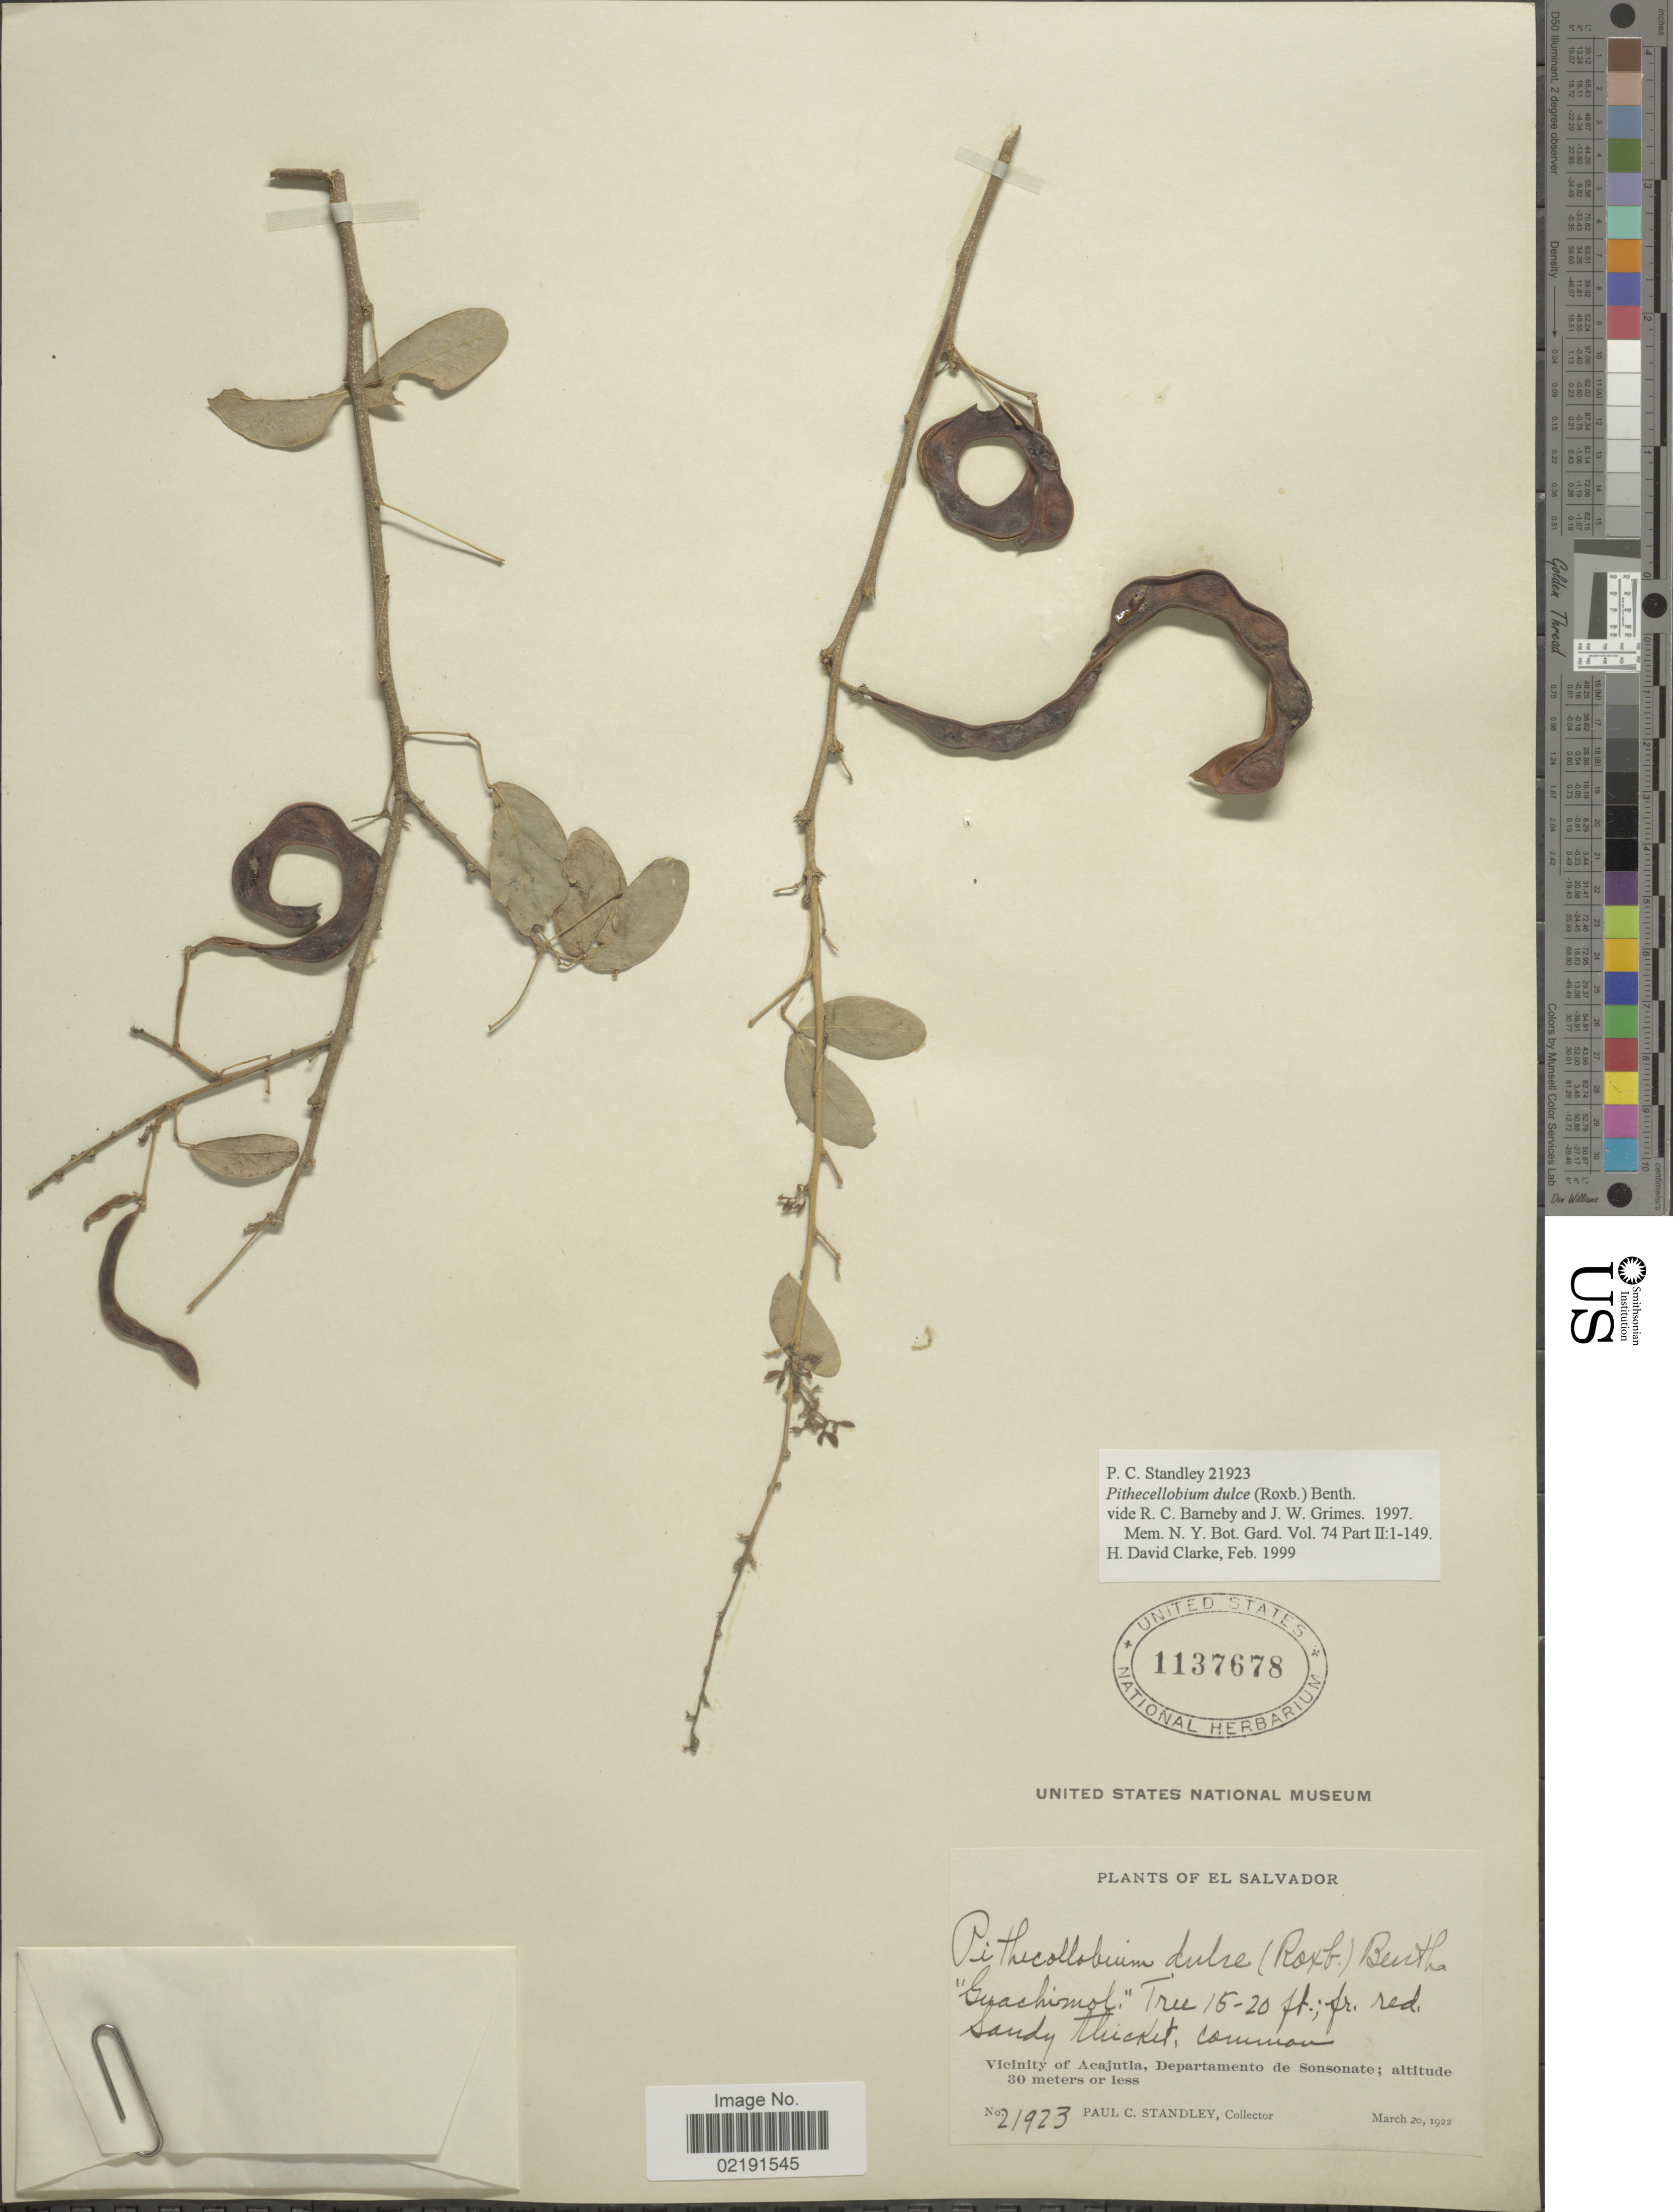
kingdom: Plantae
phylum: Tracheophyta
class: Magnoliopsida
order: Fabales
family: Fabaceae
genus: Pithecellobium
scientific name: Pithecellobium dulce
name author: (Roxb.) Benth.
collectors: P. C. Standley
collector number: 21923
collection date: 1922-03-20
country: El Salvador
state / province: Sonsonate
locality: Vicinity of Acajutla, Departamento de Sonsonate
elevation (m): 30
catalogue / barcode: US 1137678